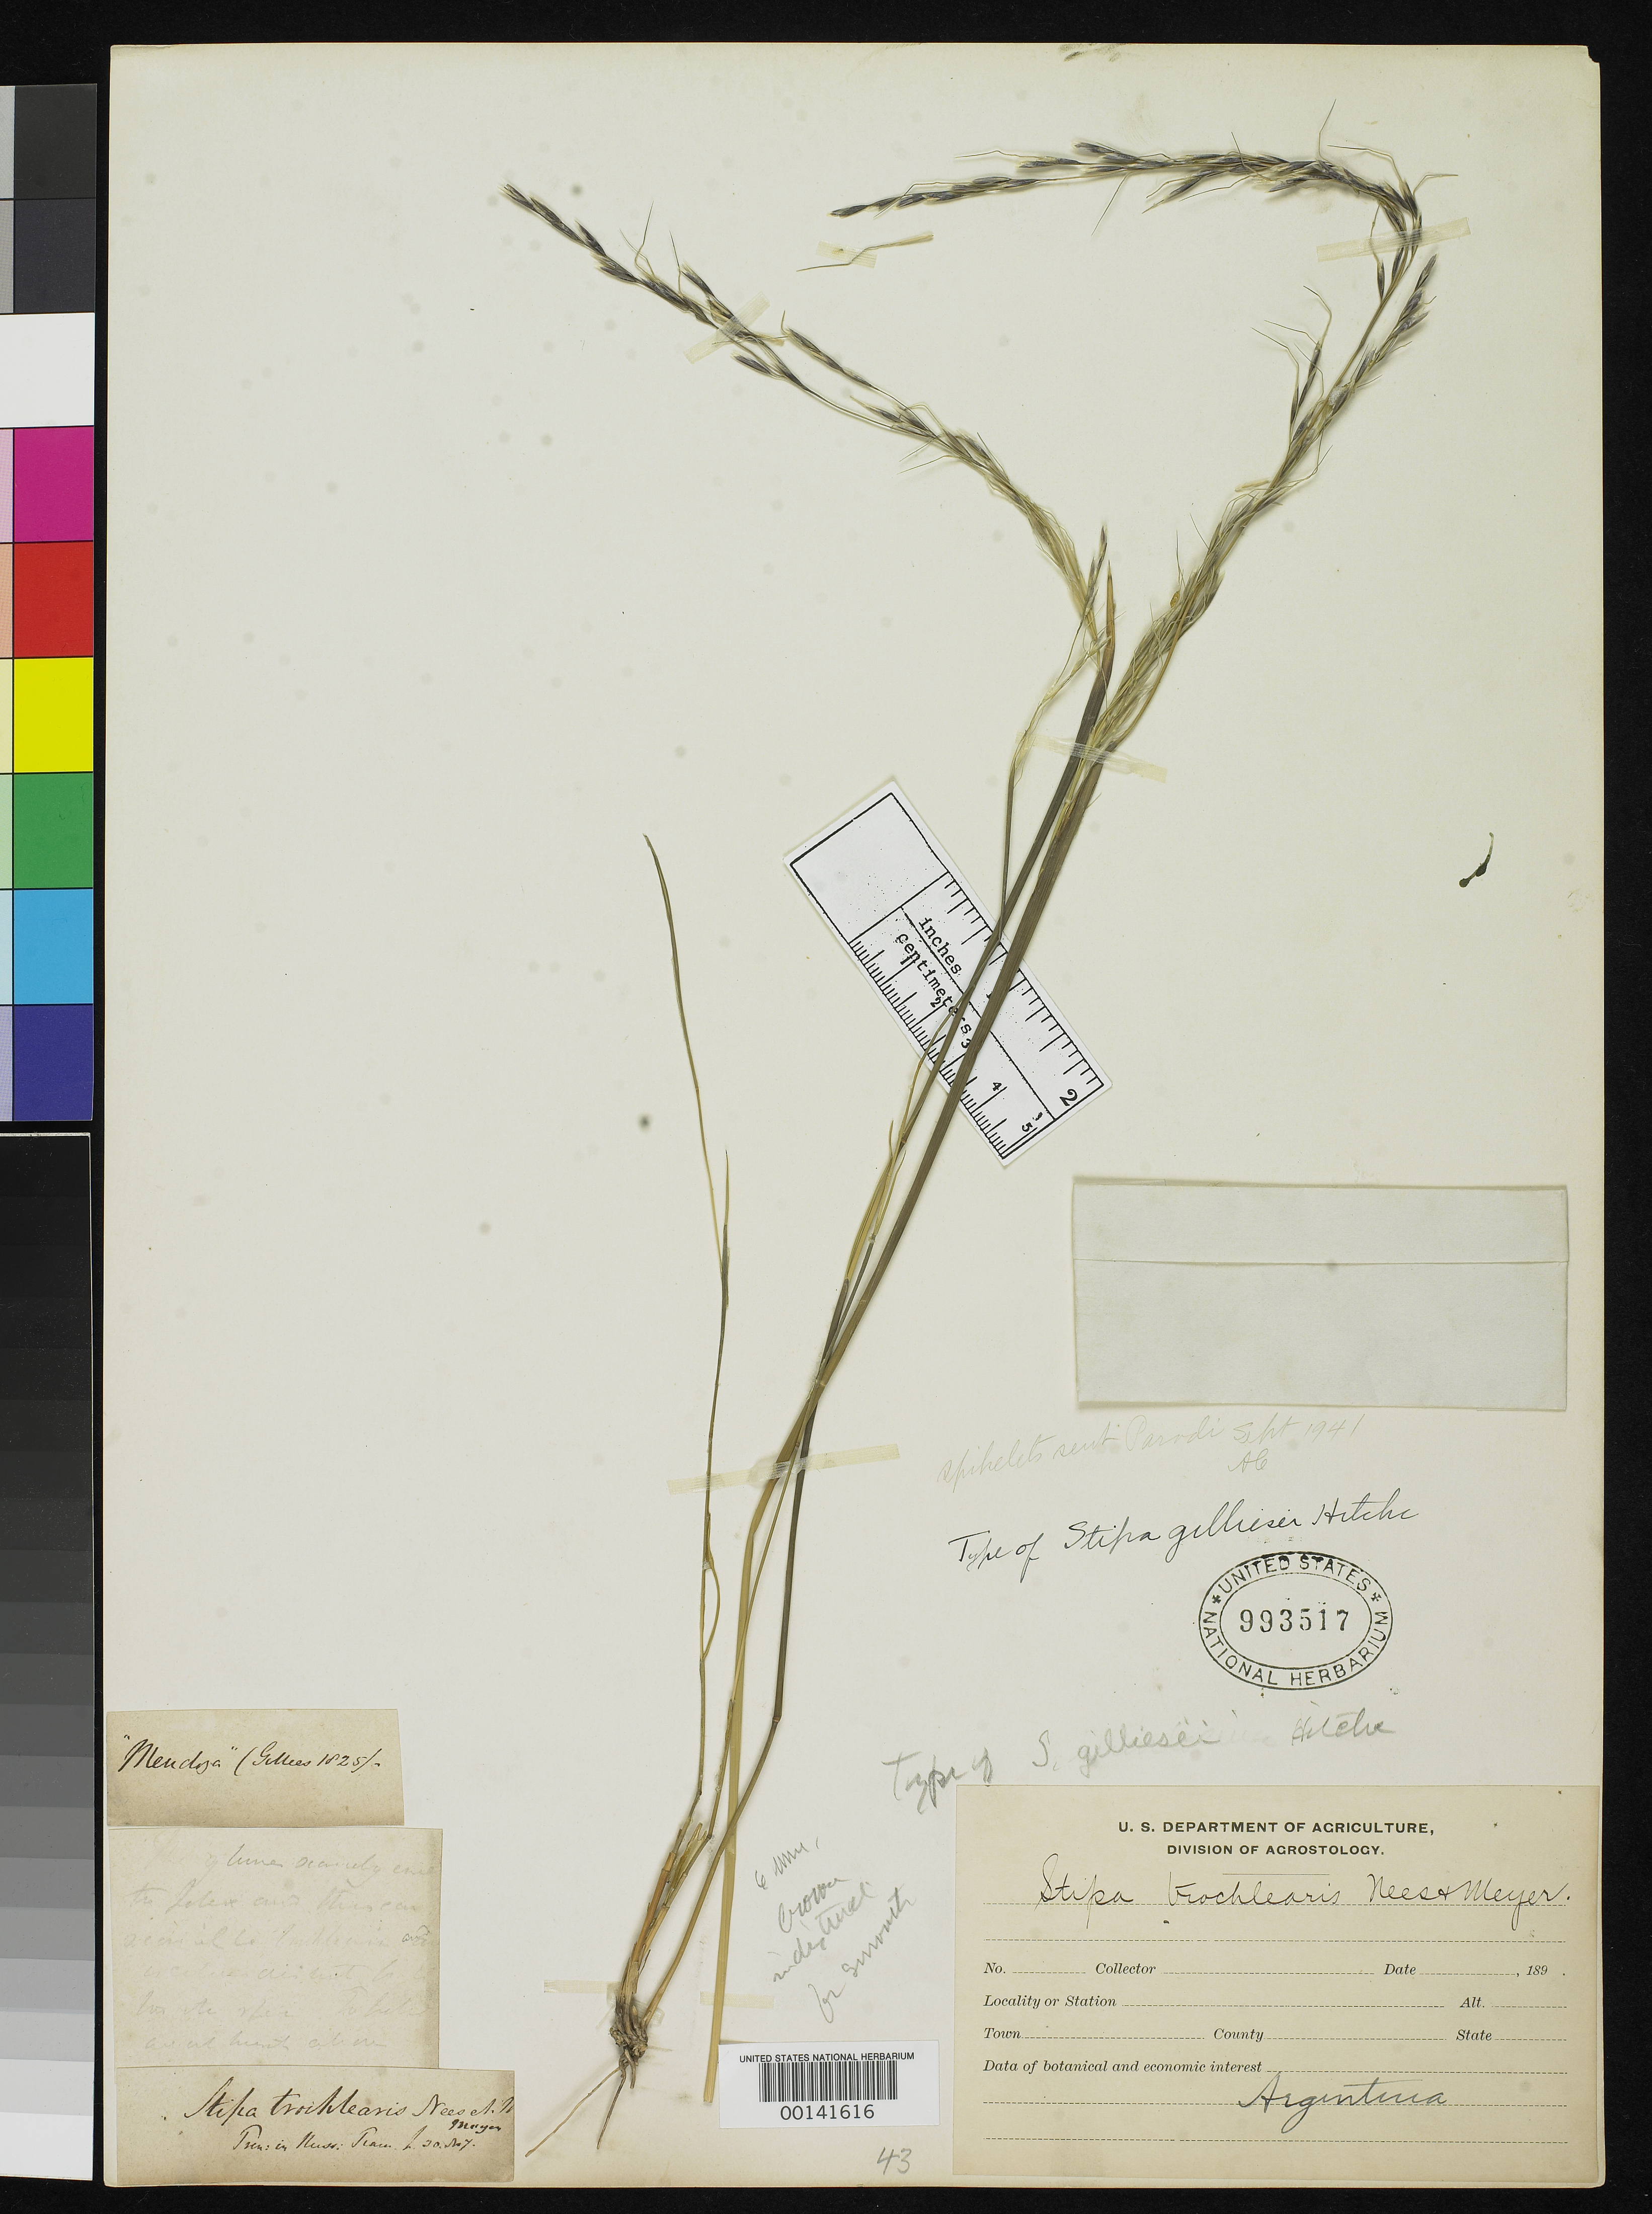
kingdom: Plantae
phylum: Tracheophyta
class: Liliopsida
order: Poales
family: Poaceae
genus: Stipa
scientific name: Stipa gilliesii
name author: Hitchc.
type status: Holotype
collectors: J. Gillies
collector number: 1825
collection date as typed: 189-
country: Argentina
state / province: Mendoza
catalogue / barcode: US 993517